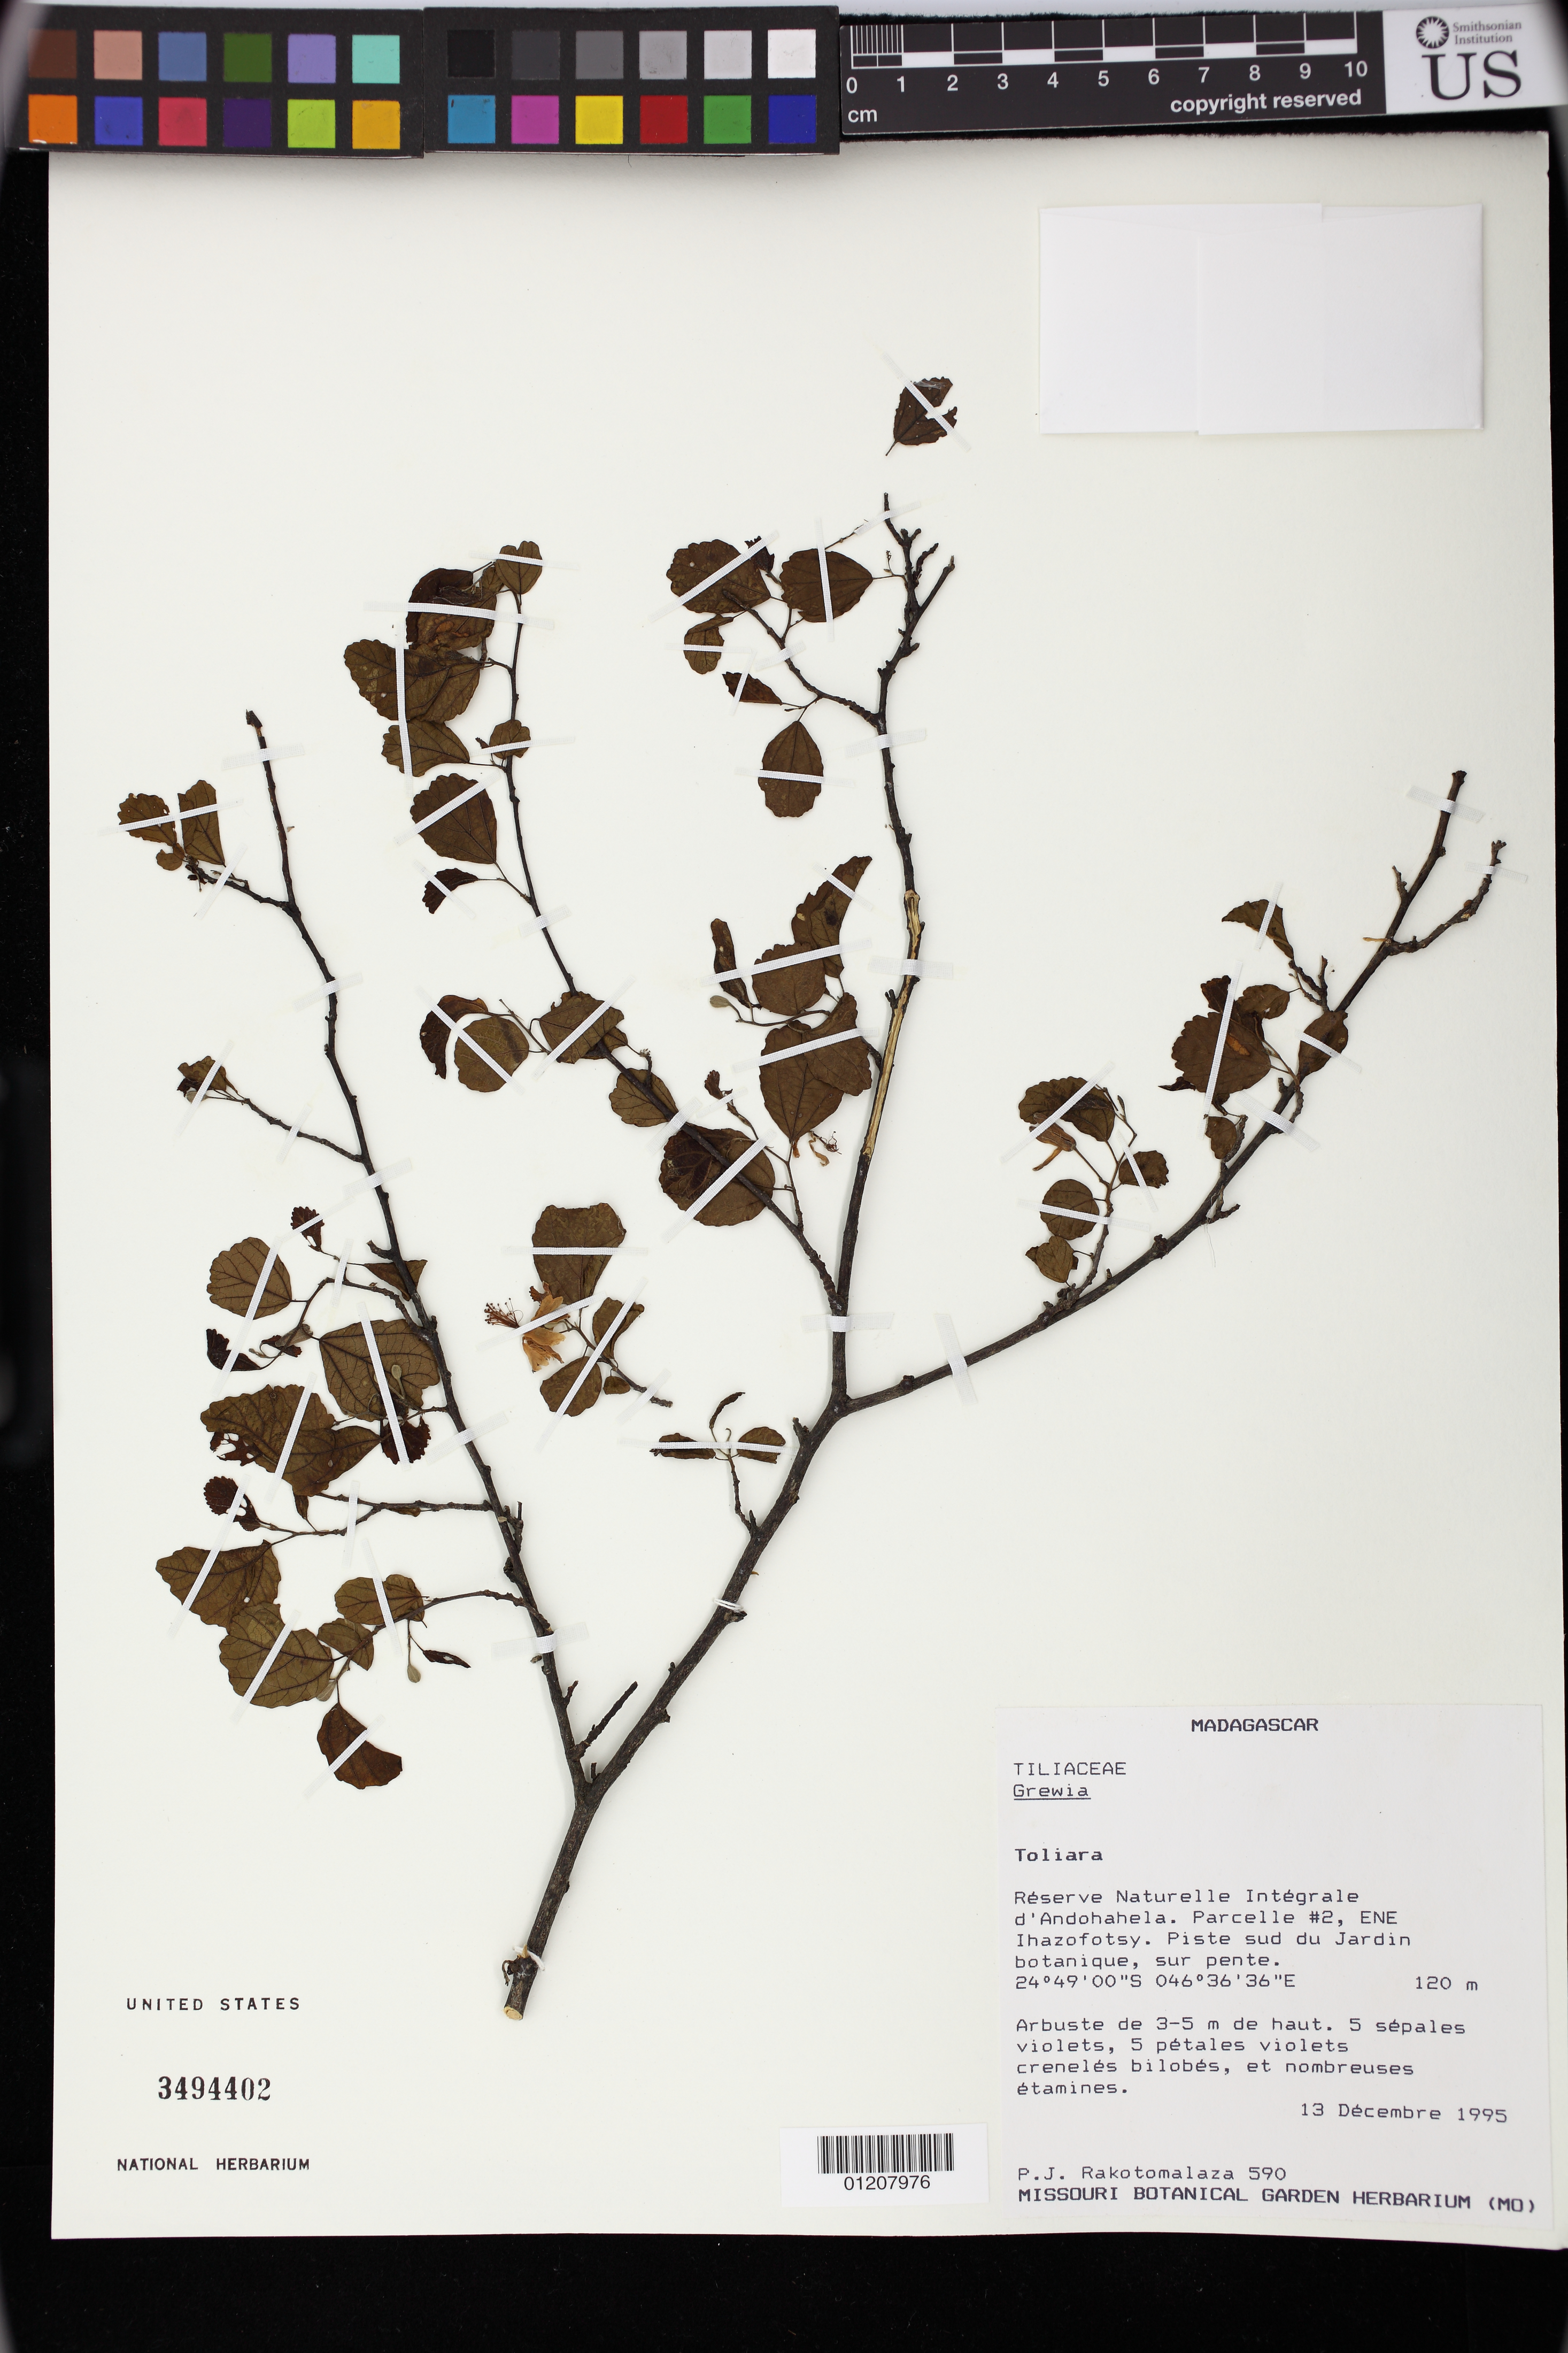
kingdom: Plantae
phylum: Tracheophyta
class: Magnoliopsida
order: Malvales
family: Malvaceae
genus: Grewia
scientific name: Grewia sp.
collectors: P. J. Rakotomalaza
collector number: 590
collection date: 1995-12-13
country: Madagascar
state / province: Anosy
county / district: Tolanaro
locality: Toliara. Reserve Naturelle Integrale d'Andohahela. Parcelle #2, ENE Ihazofotsy. Piste sud du Jardin botanique, sur pente.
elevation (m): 120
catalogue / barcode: US 3494402